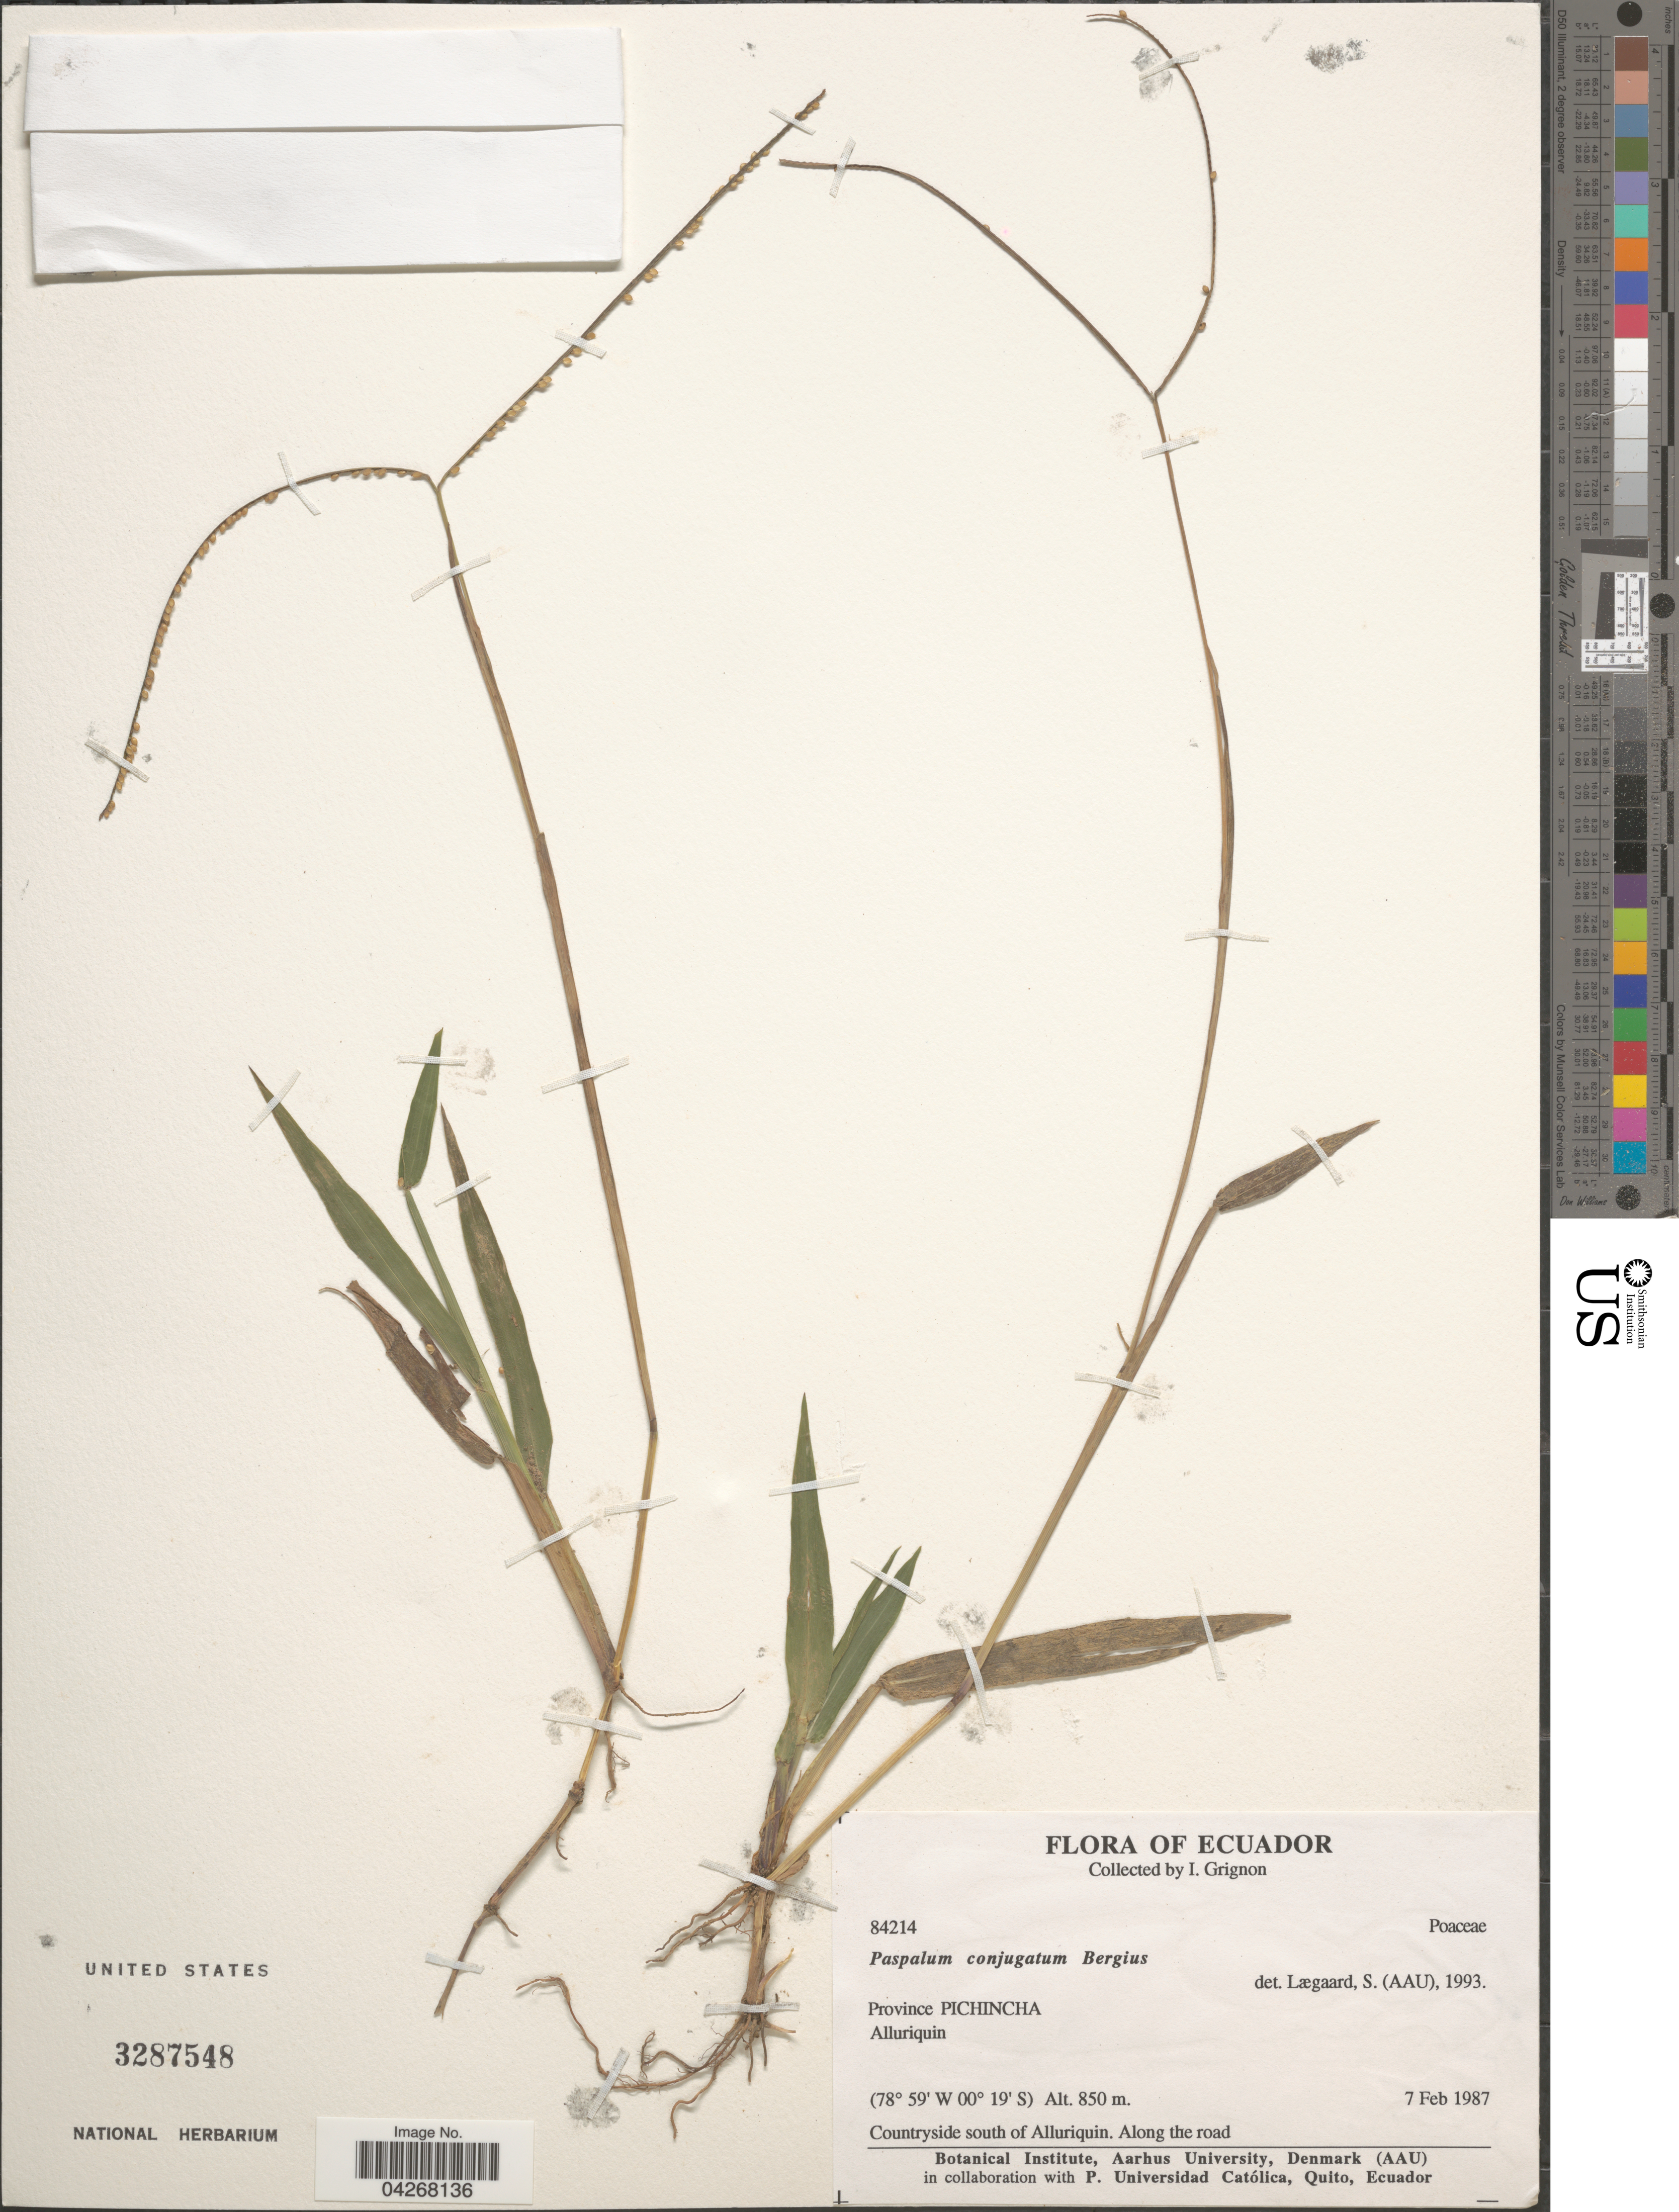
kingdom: Plantae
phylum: Tracheophyta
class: Liliopsida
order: Poales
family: Poaceae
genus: Paspalum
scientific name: Paspalum conjugatum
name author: P.J. Bergius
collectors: I. Grignon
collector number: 84214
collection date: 1987-02-07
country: Ecuador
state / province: Pichincha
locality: Alluriquin. Countryside south of Alluriquin. Along the road.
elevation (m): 850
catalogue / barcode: US 3287548